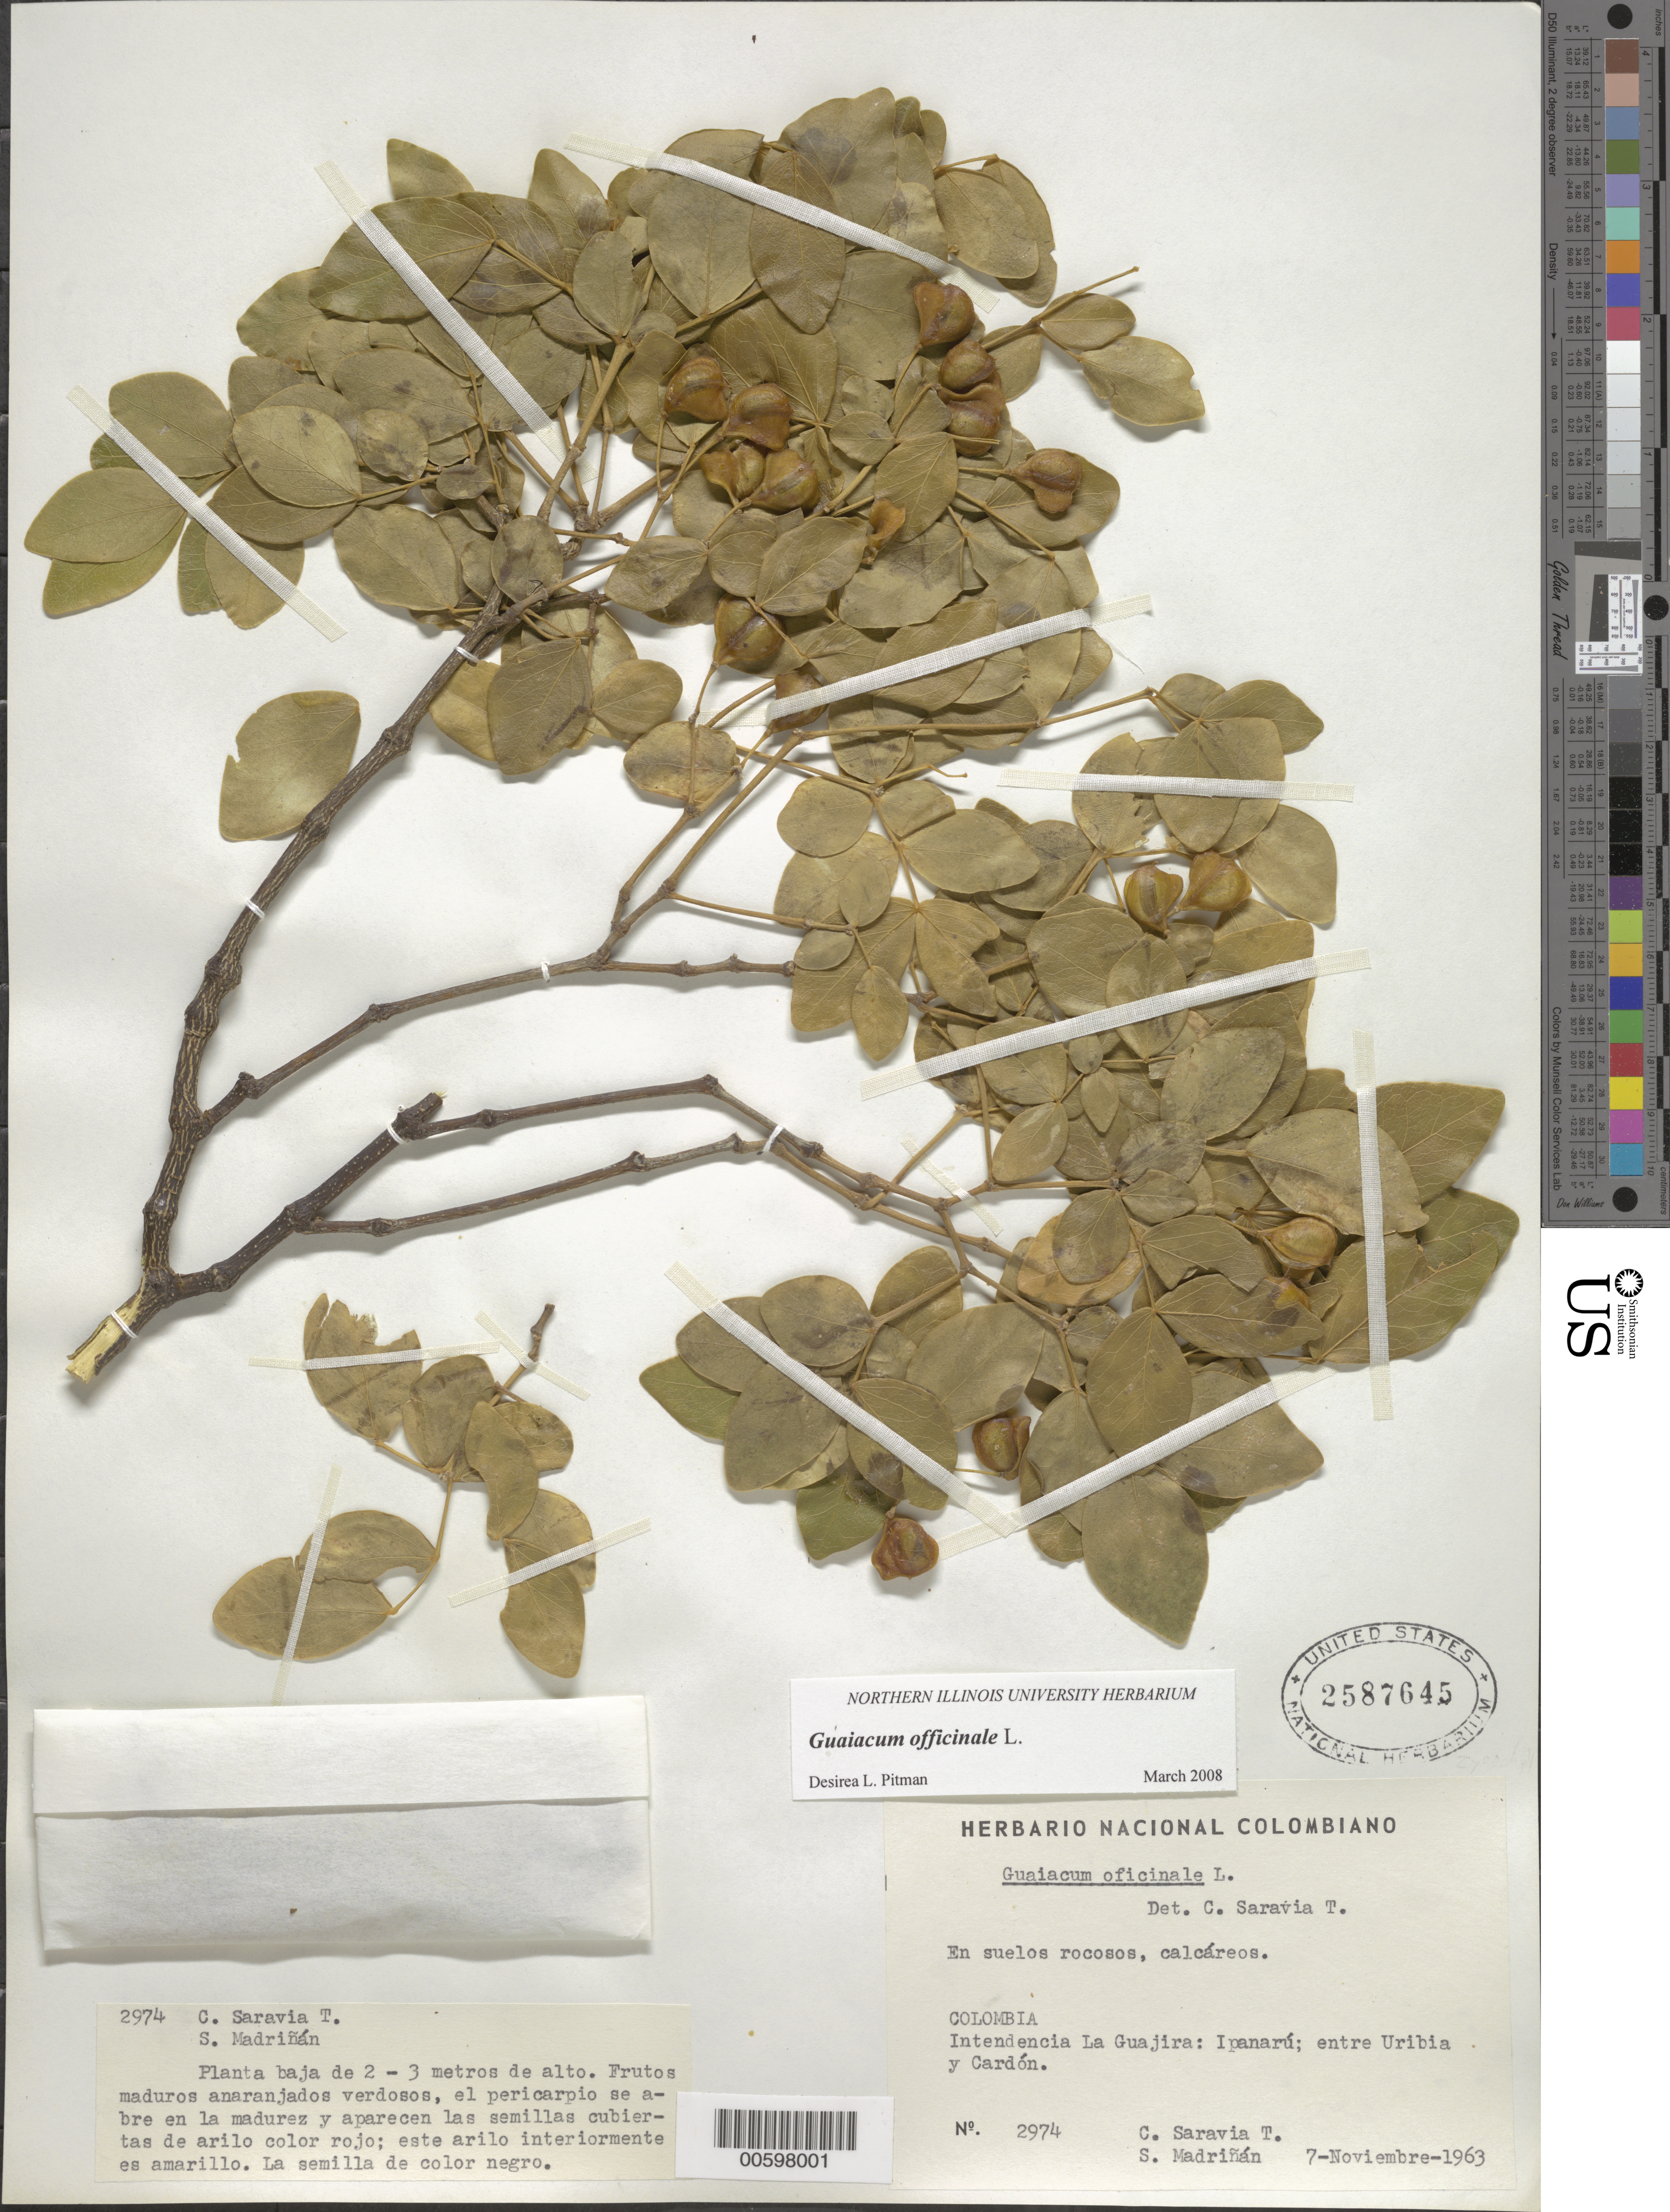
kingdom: Plantae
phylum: Tracheophyta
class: Magnoliopsida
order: Zygophyllales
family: Zygophyllaceae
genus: Guaiacum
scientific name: Guaiacum officinale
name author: L.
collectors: C. Saravia T. & S. Madriñán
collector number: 2974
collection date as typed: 07 Nov 1963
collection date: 1963-11-07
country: Colombia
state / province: La Guajira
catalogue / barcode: US 2587645